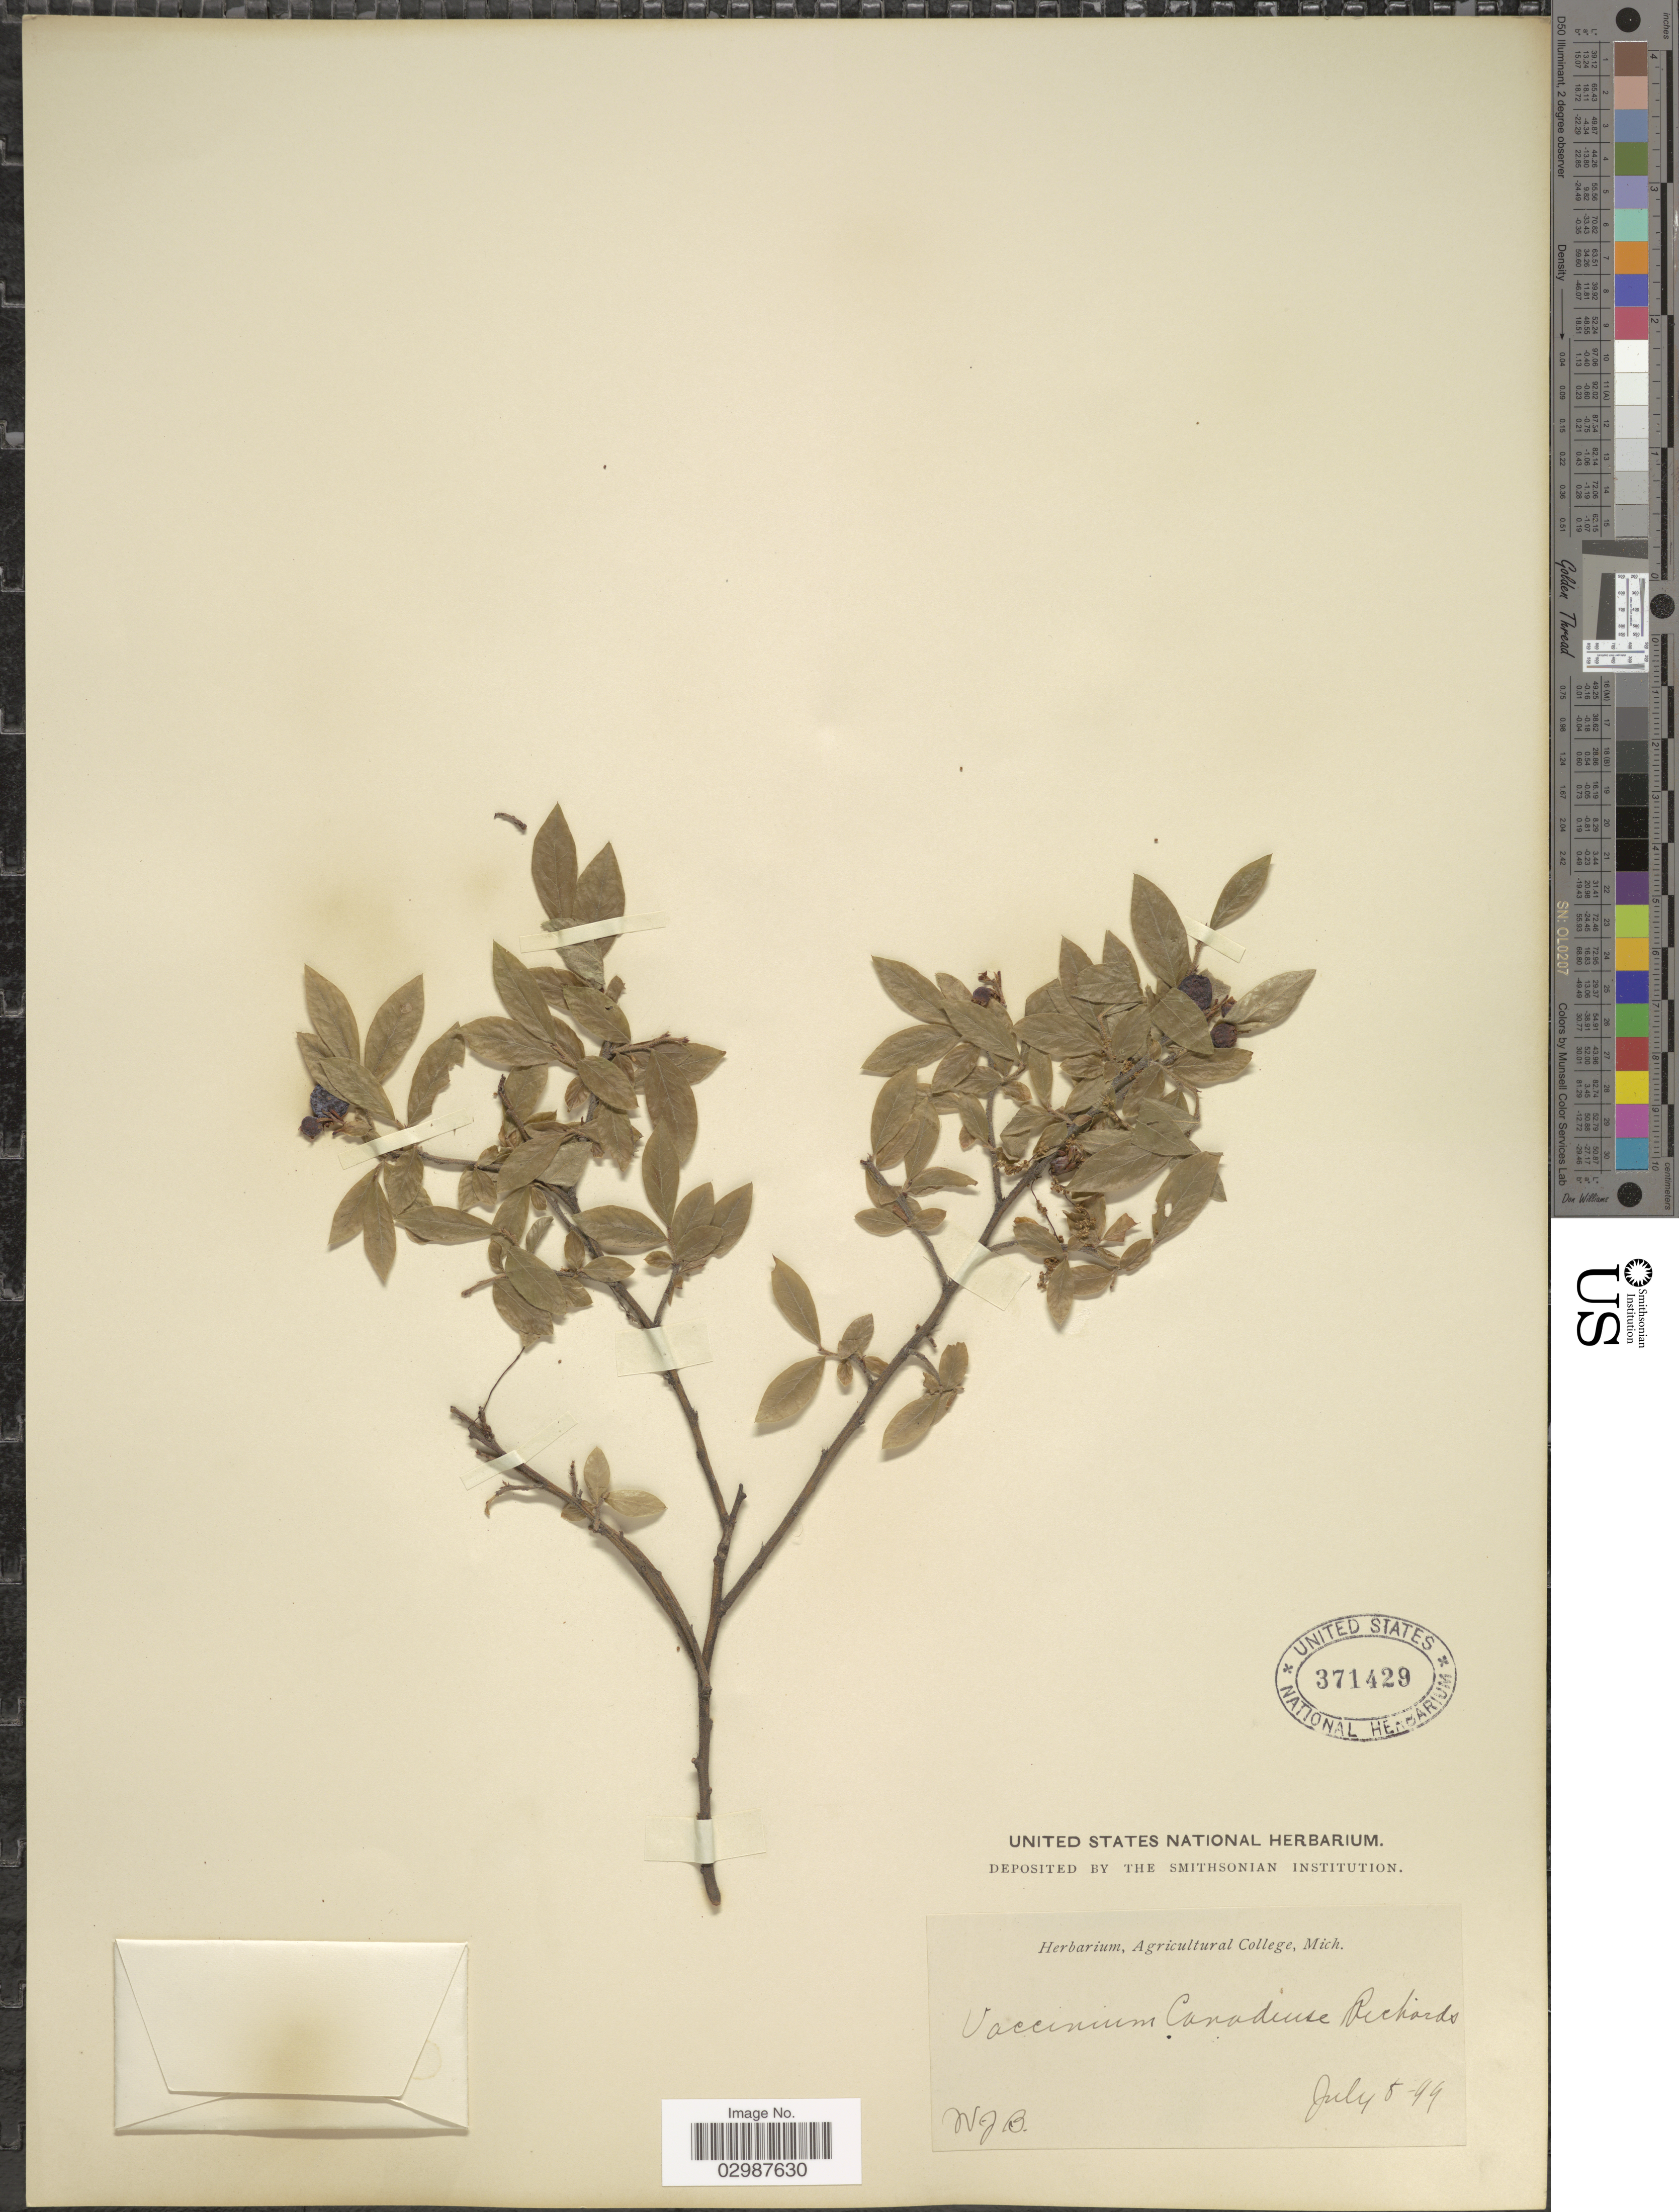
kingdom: Plantae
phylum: Tracheophyta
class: Magnoliopsida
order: Ericales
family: Ericaceae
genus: Vaccinium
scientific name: Vaccinium canadense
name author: Kalm ex Richardson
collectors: W.J.B.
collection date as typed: Transcribed d/m/y: 8/7/99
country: United States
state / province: Michigan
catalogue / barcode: US 371429